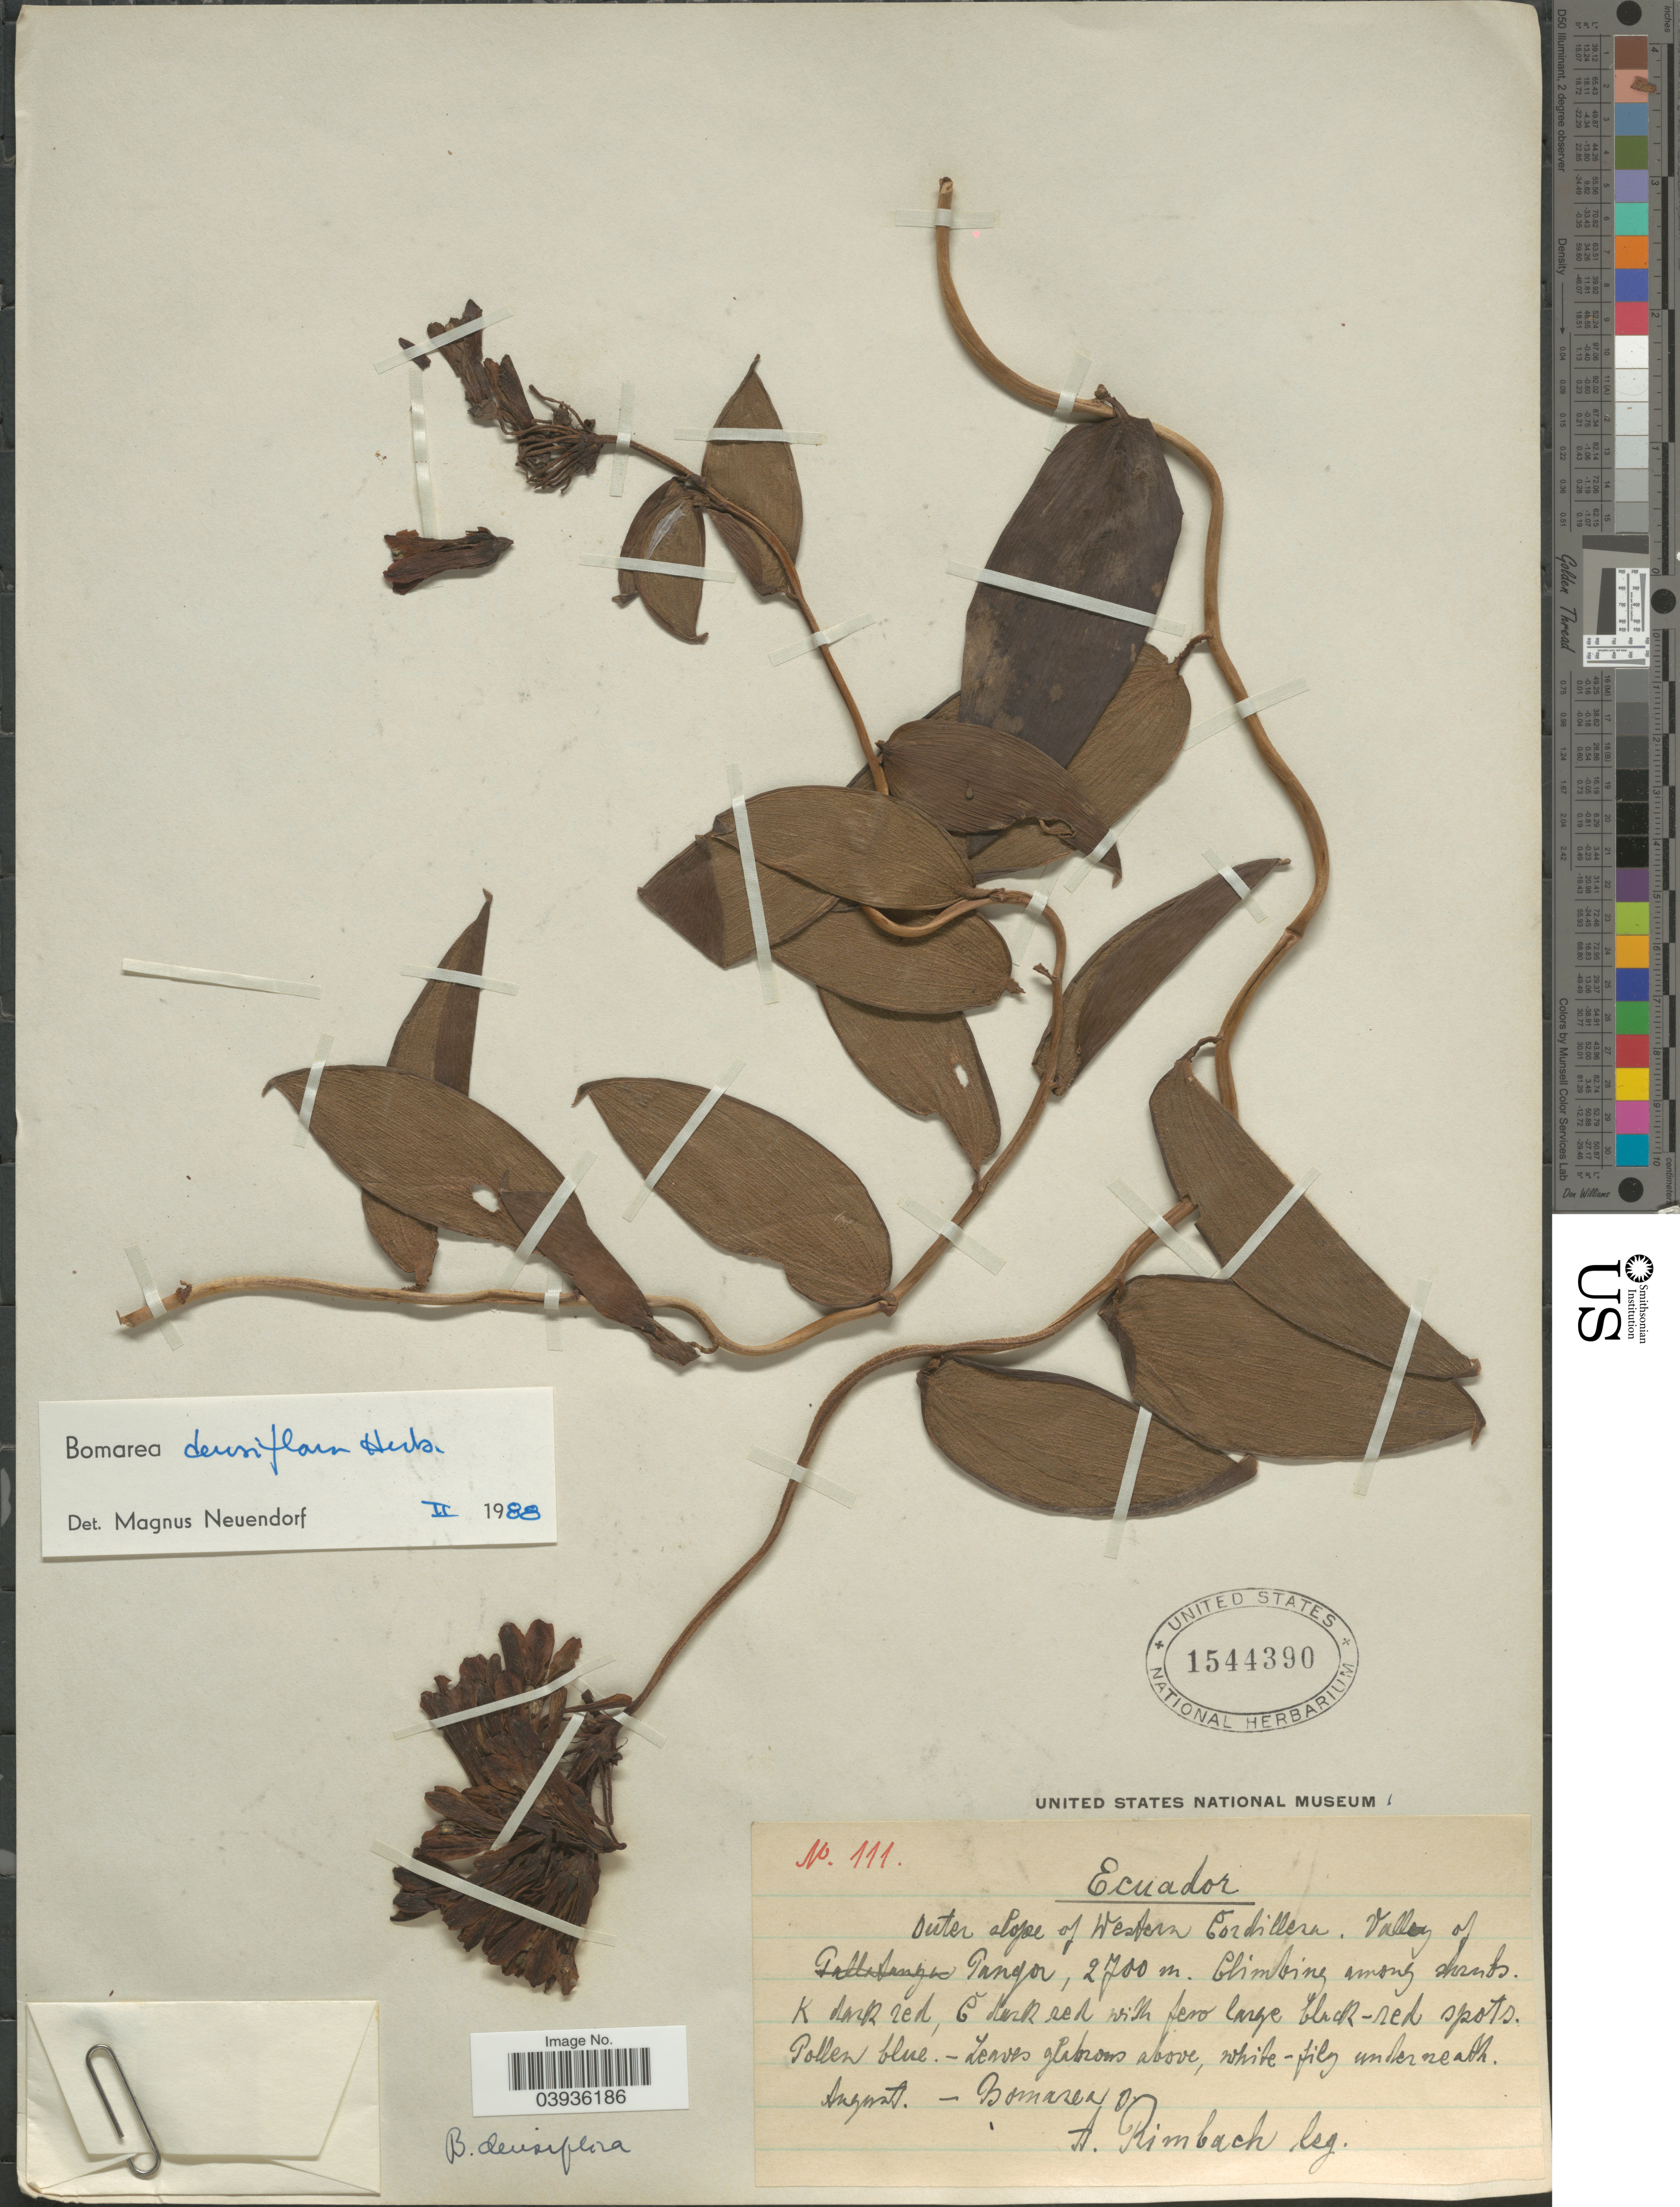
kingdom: Plantae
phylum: Tracheophyta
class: Liliopsida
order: Liliales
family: Alstroemeriaceae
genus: Bomarea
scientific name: Bomarea densiflora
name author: Herb.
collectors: A. Rimbach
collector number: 111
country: Ecuador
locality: Outer slope of Western Cordillera. Valley of Pangor.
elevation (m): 2700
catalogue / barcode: US 1544390